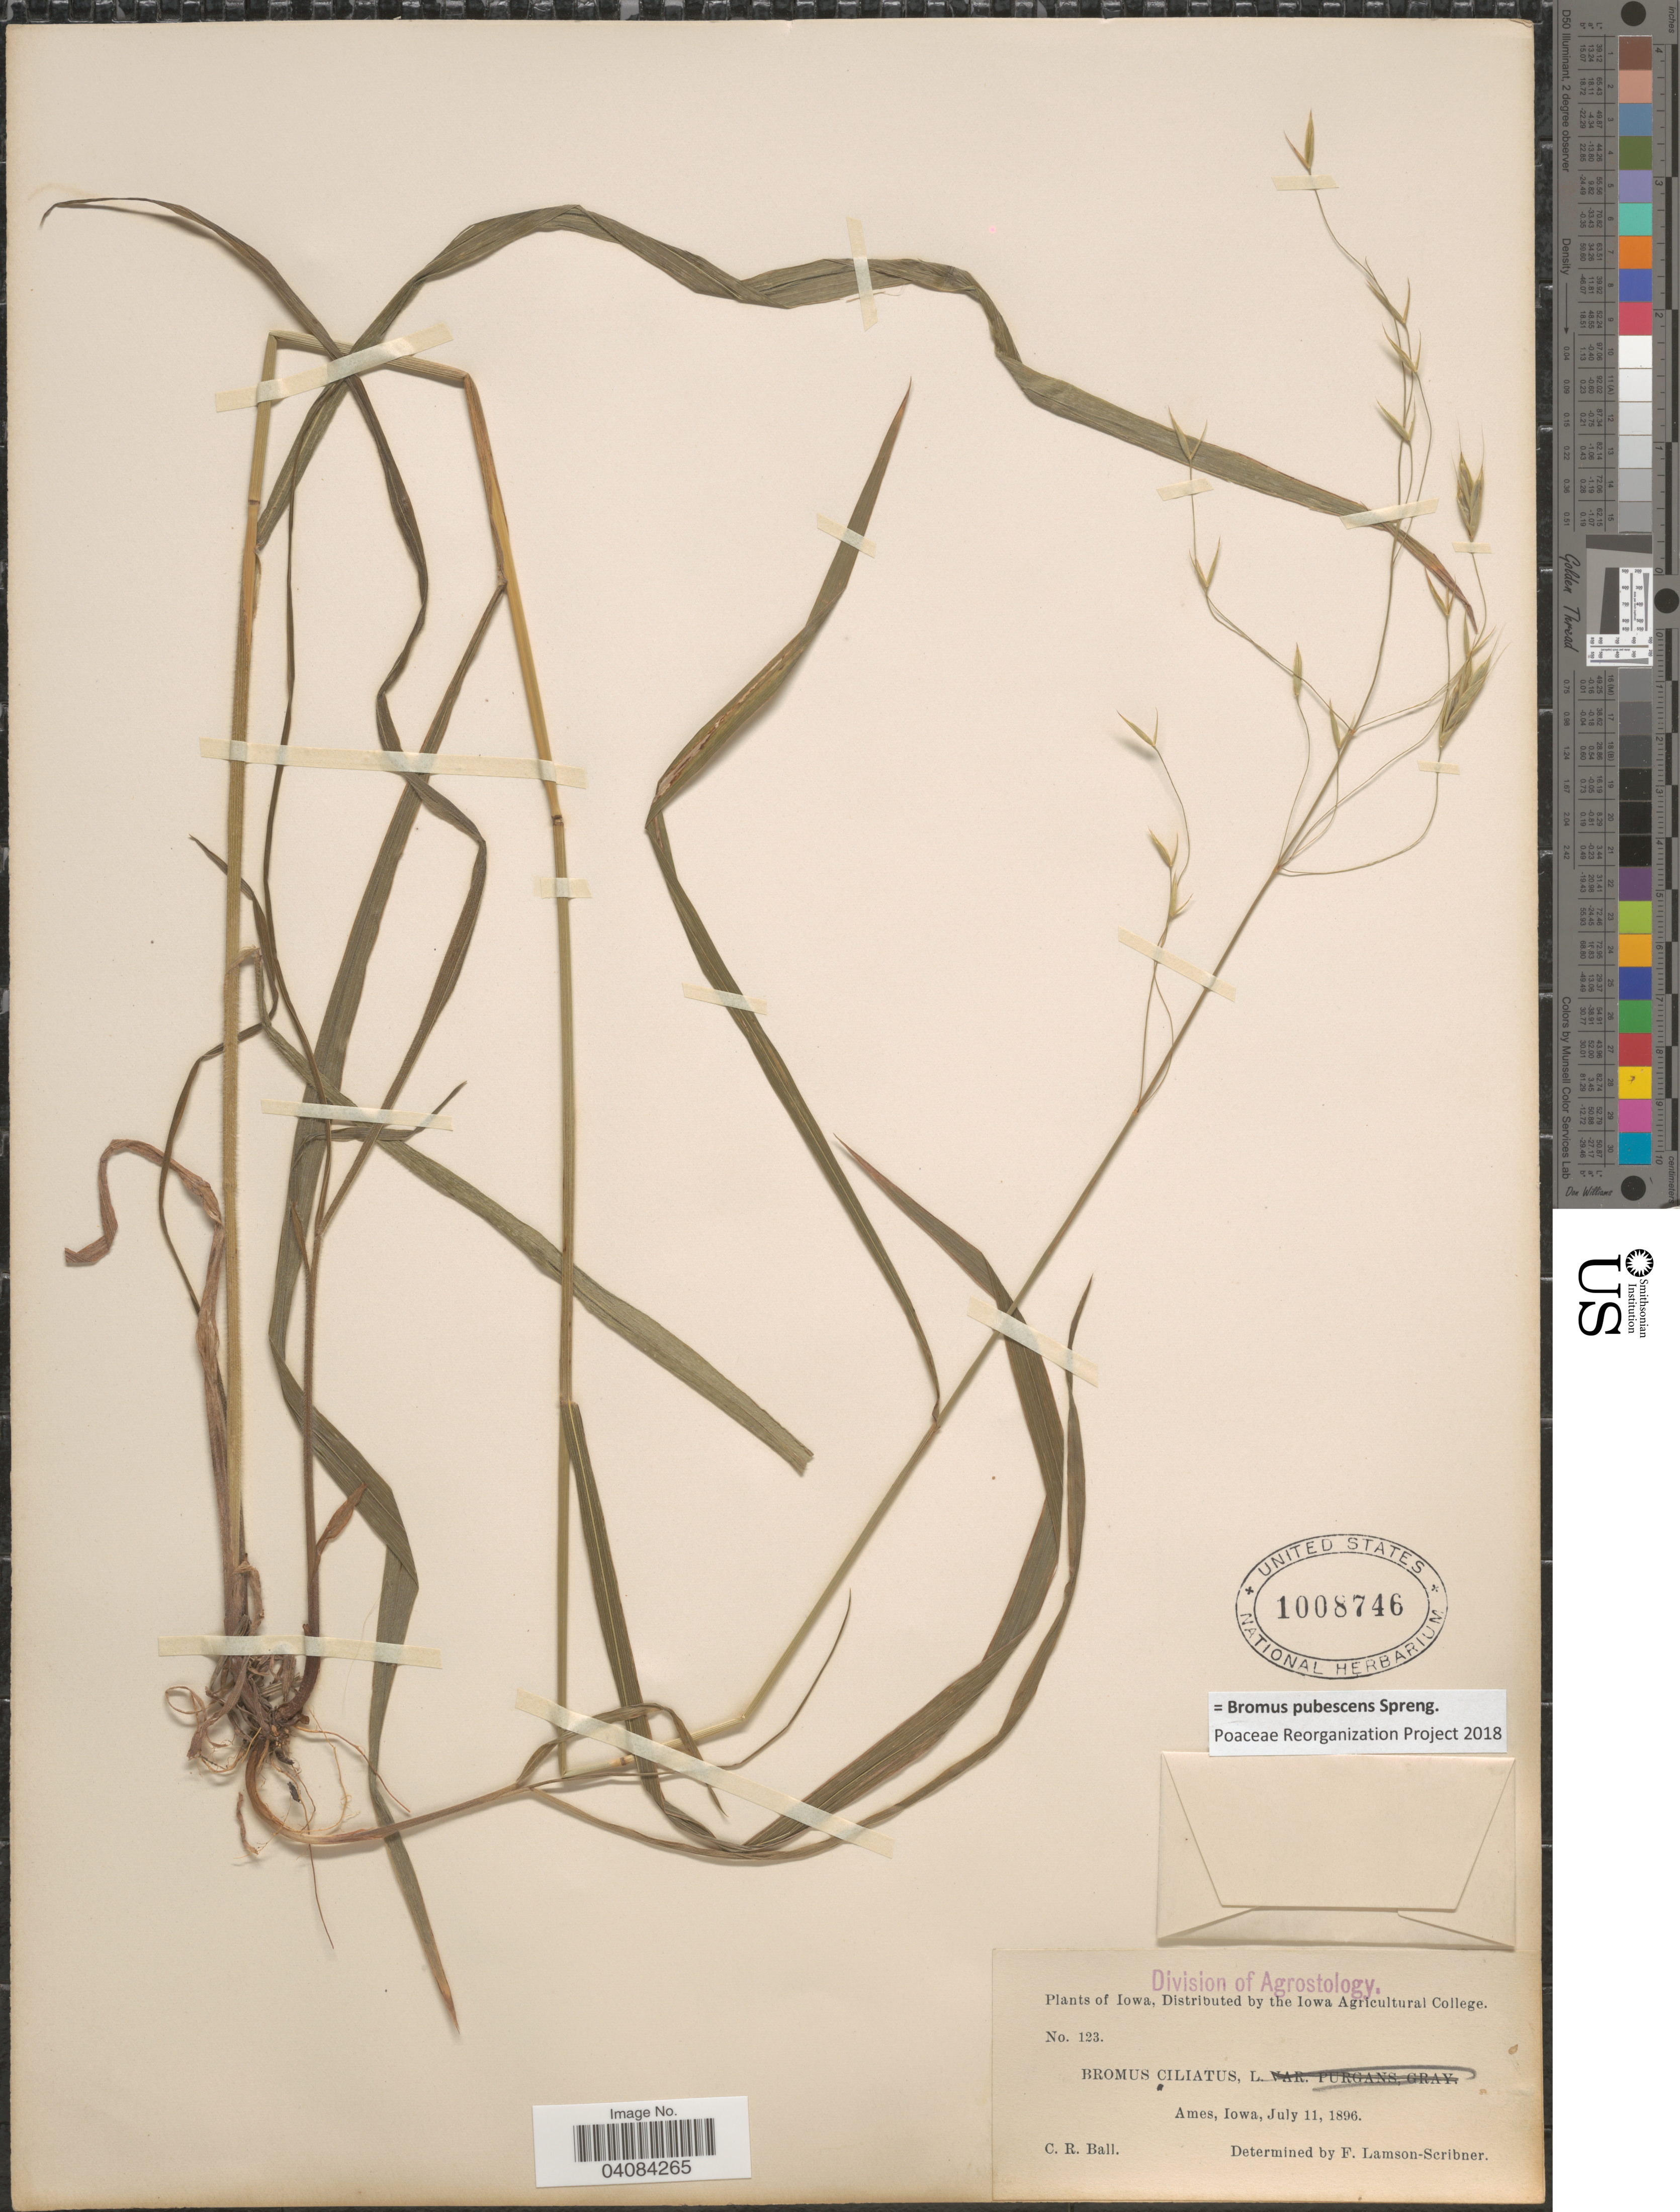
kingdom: Plantae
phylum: Tracheophyta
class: Liliopsida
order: Poales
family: Poaceae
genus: Bromus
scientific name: Bromus pubescens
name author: Muhl. ex Willd.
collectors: C. R. Ball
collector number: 123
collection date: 1896-07-11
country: United States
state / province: Iowa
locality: Ames.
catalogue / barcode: US 1008746